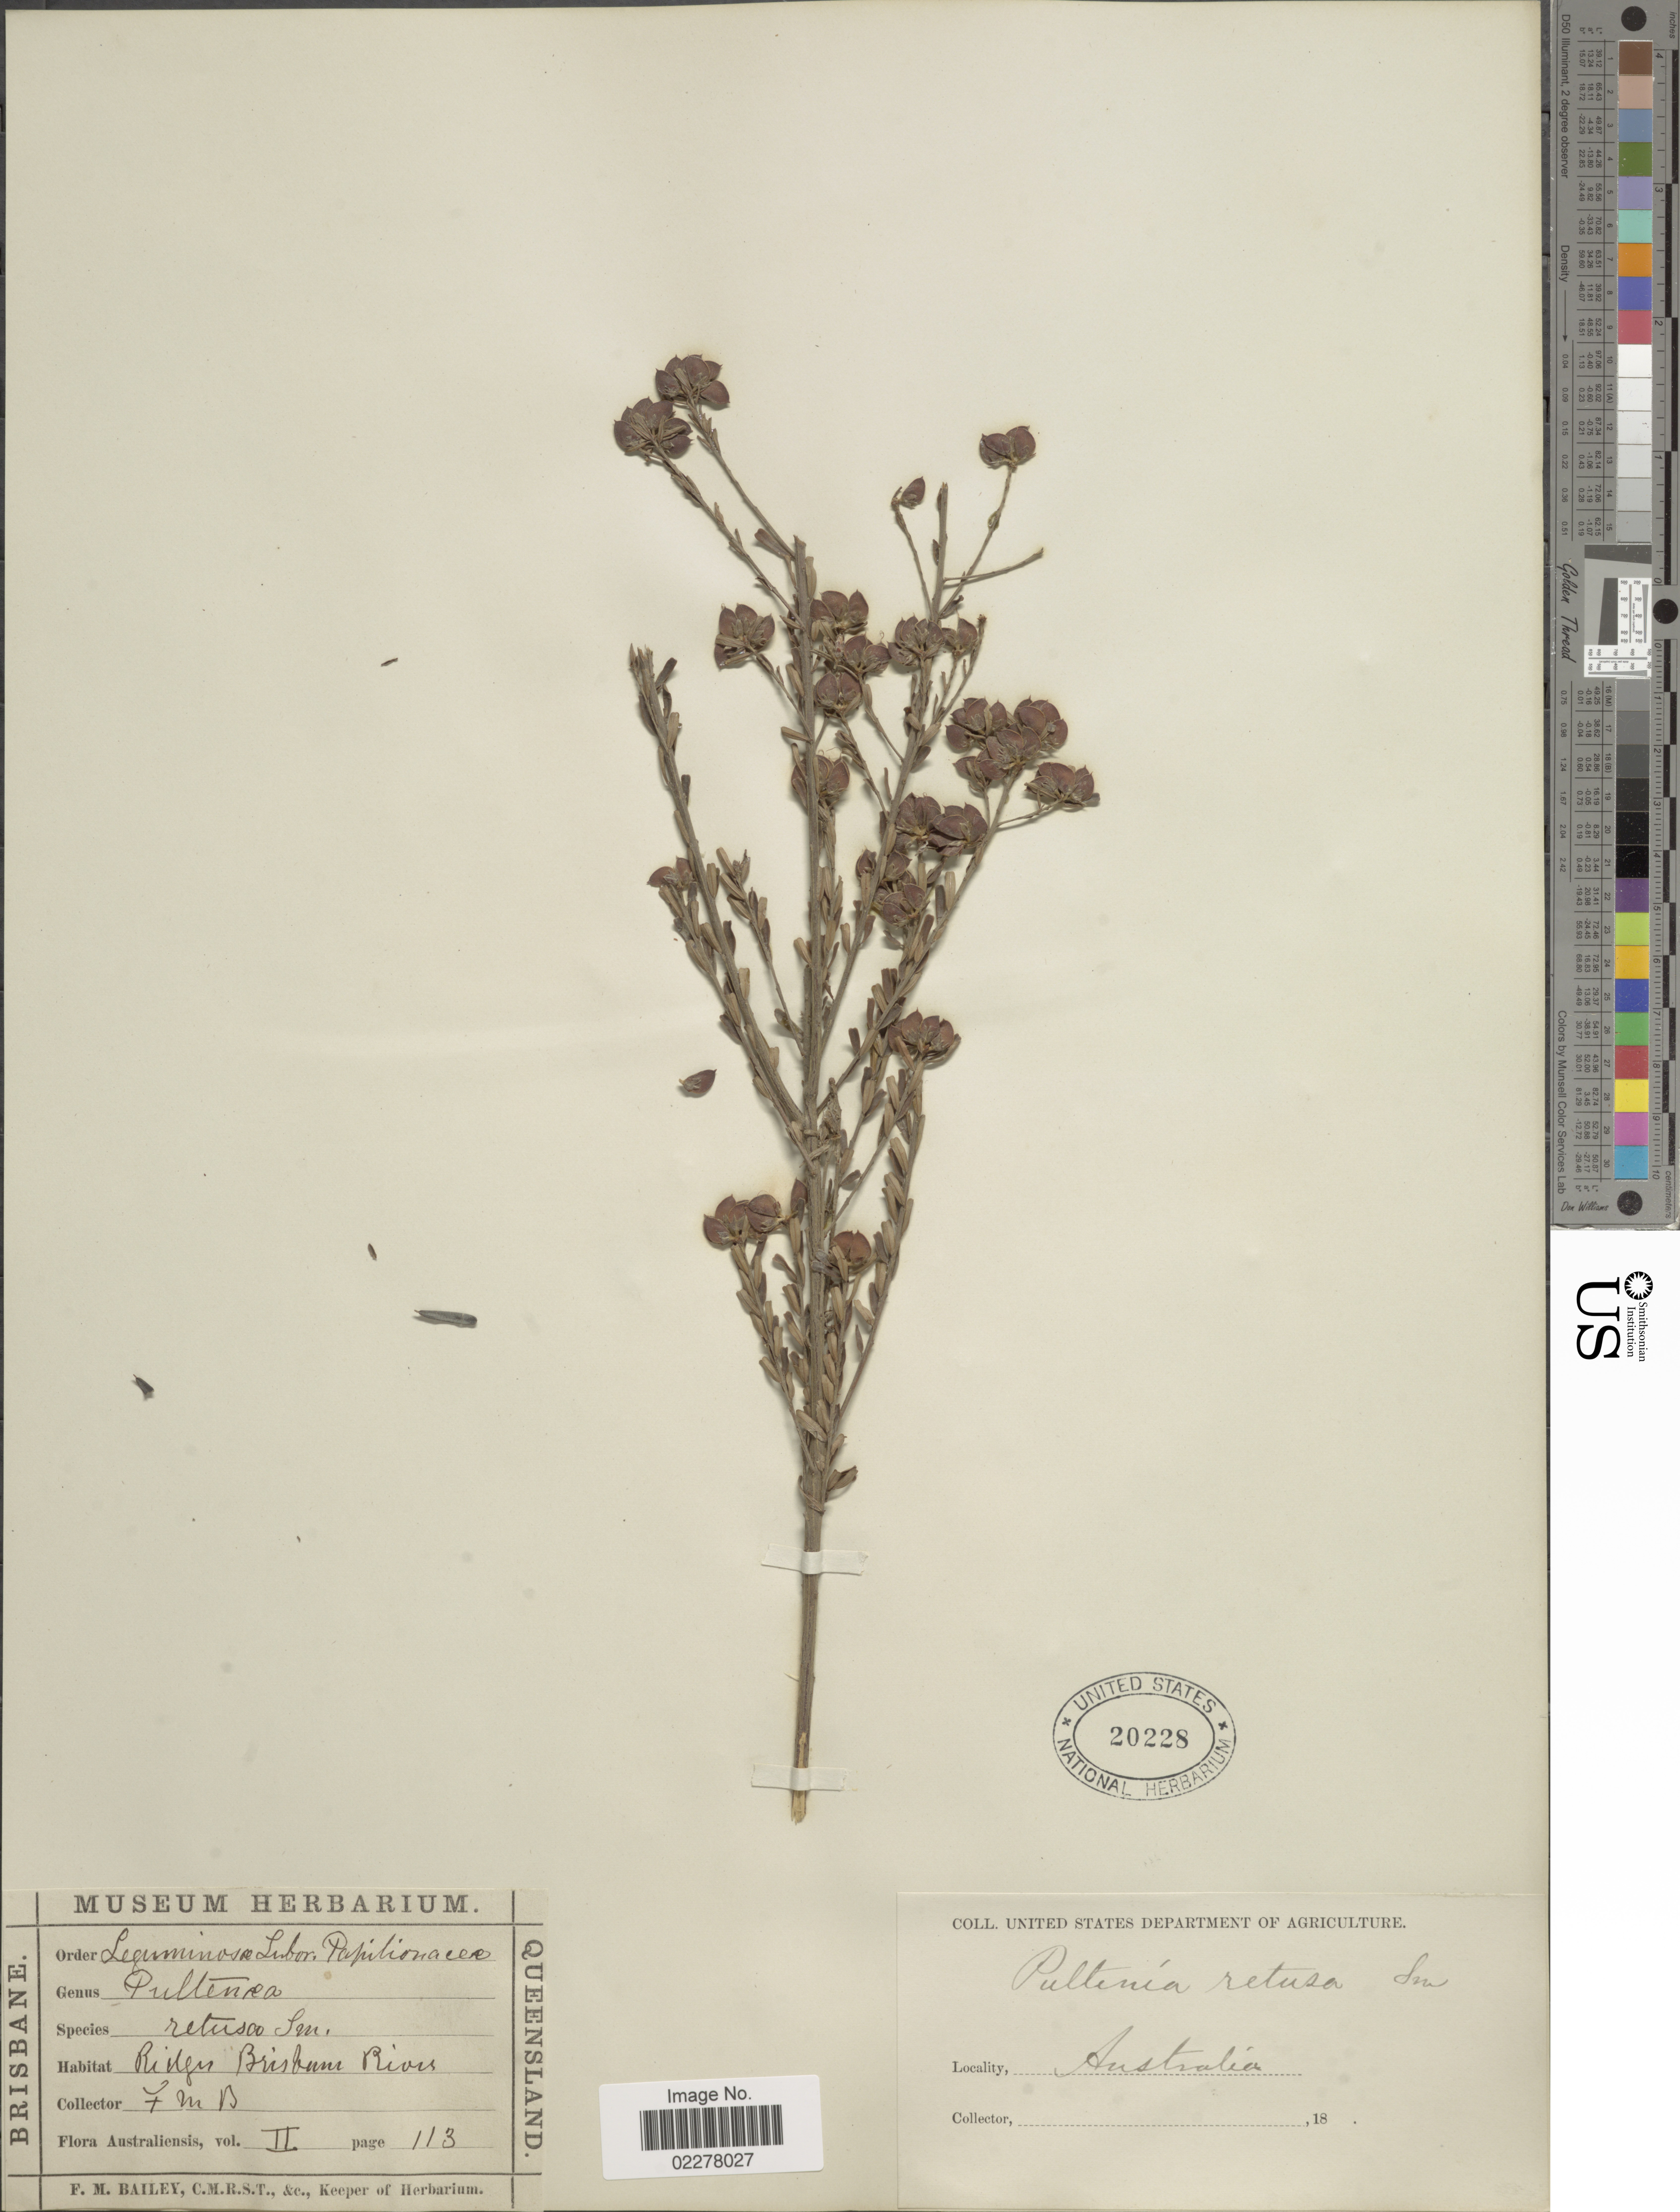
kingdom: Plantae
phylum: Tracheophyta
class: Magnoliopsida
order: Fabales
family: Fabaceae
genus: Pultenaea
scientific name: Pultenaea retusa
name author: Sm.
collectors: F. M. Bailey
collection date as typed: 18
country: Australia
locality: Ridges Brisbane River.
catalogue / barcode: US 20228